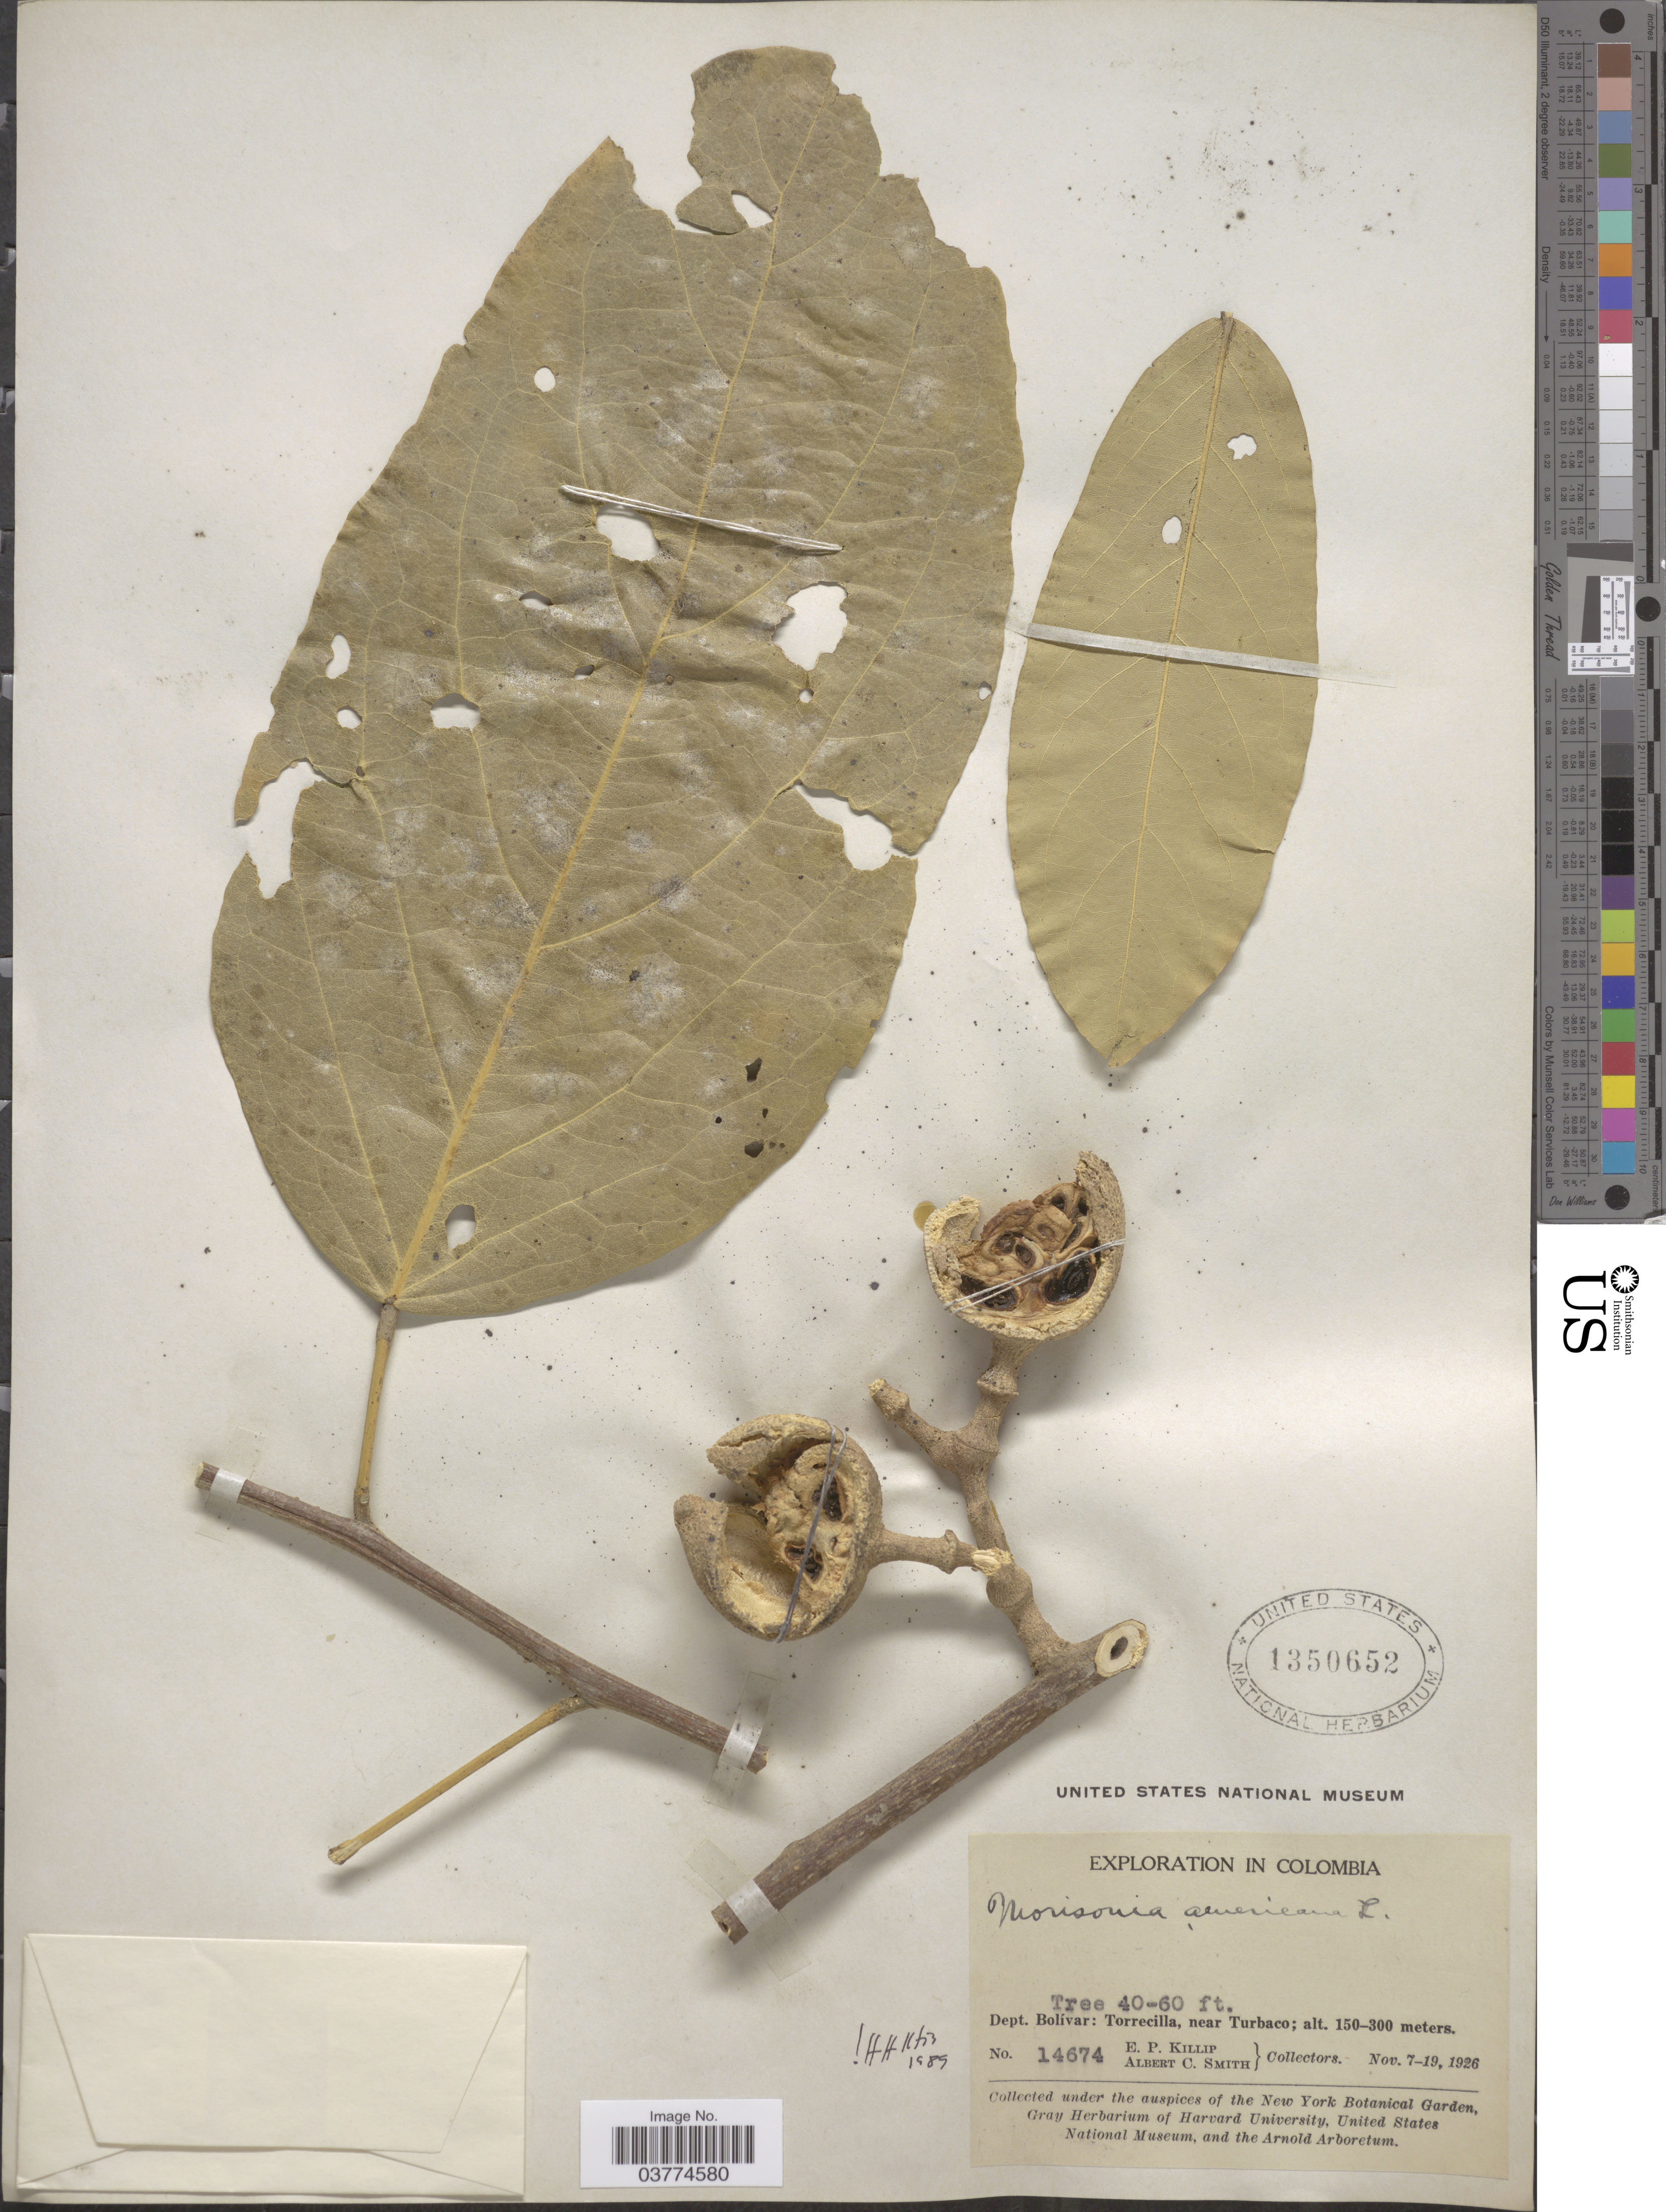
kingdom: Plantae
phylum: Tracheophyta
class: Magnoliopsida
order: Brassicales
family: Capparaceae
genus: Morisonia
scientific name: Morisonia americana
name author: L.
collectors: E. P. Killip & A. C. Smith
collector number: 14674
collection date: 1926-11-07/1926-11-19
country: Colombia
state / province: Bolívar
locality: Dept. Bolívar: Torrecilla, near Turbaco.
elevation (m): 150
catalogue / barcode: US 1350652